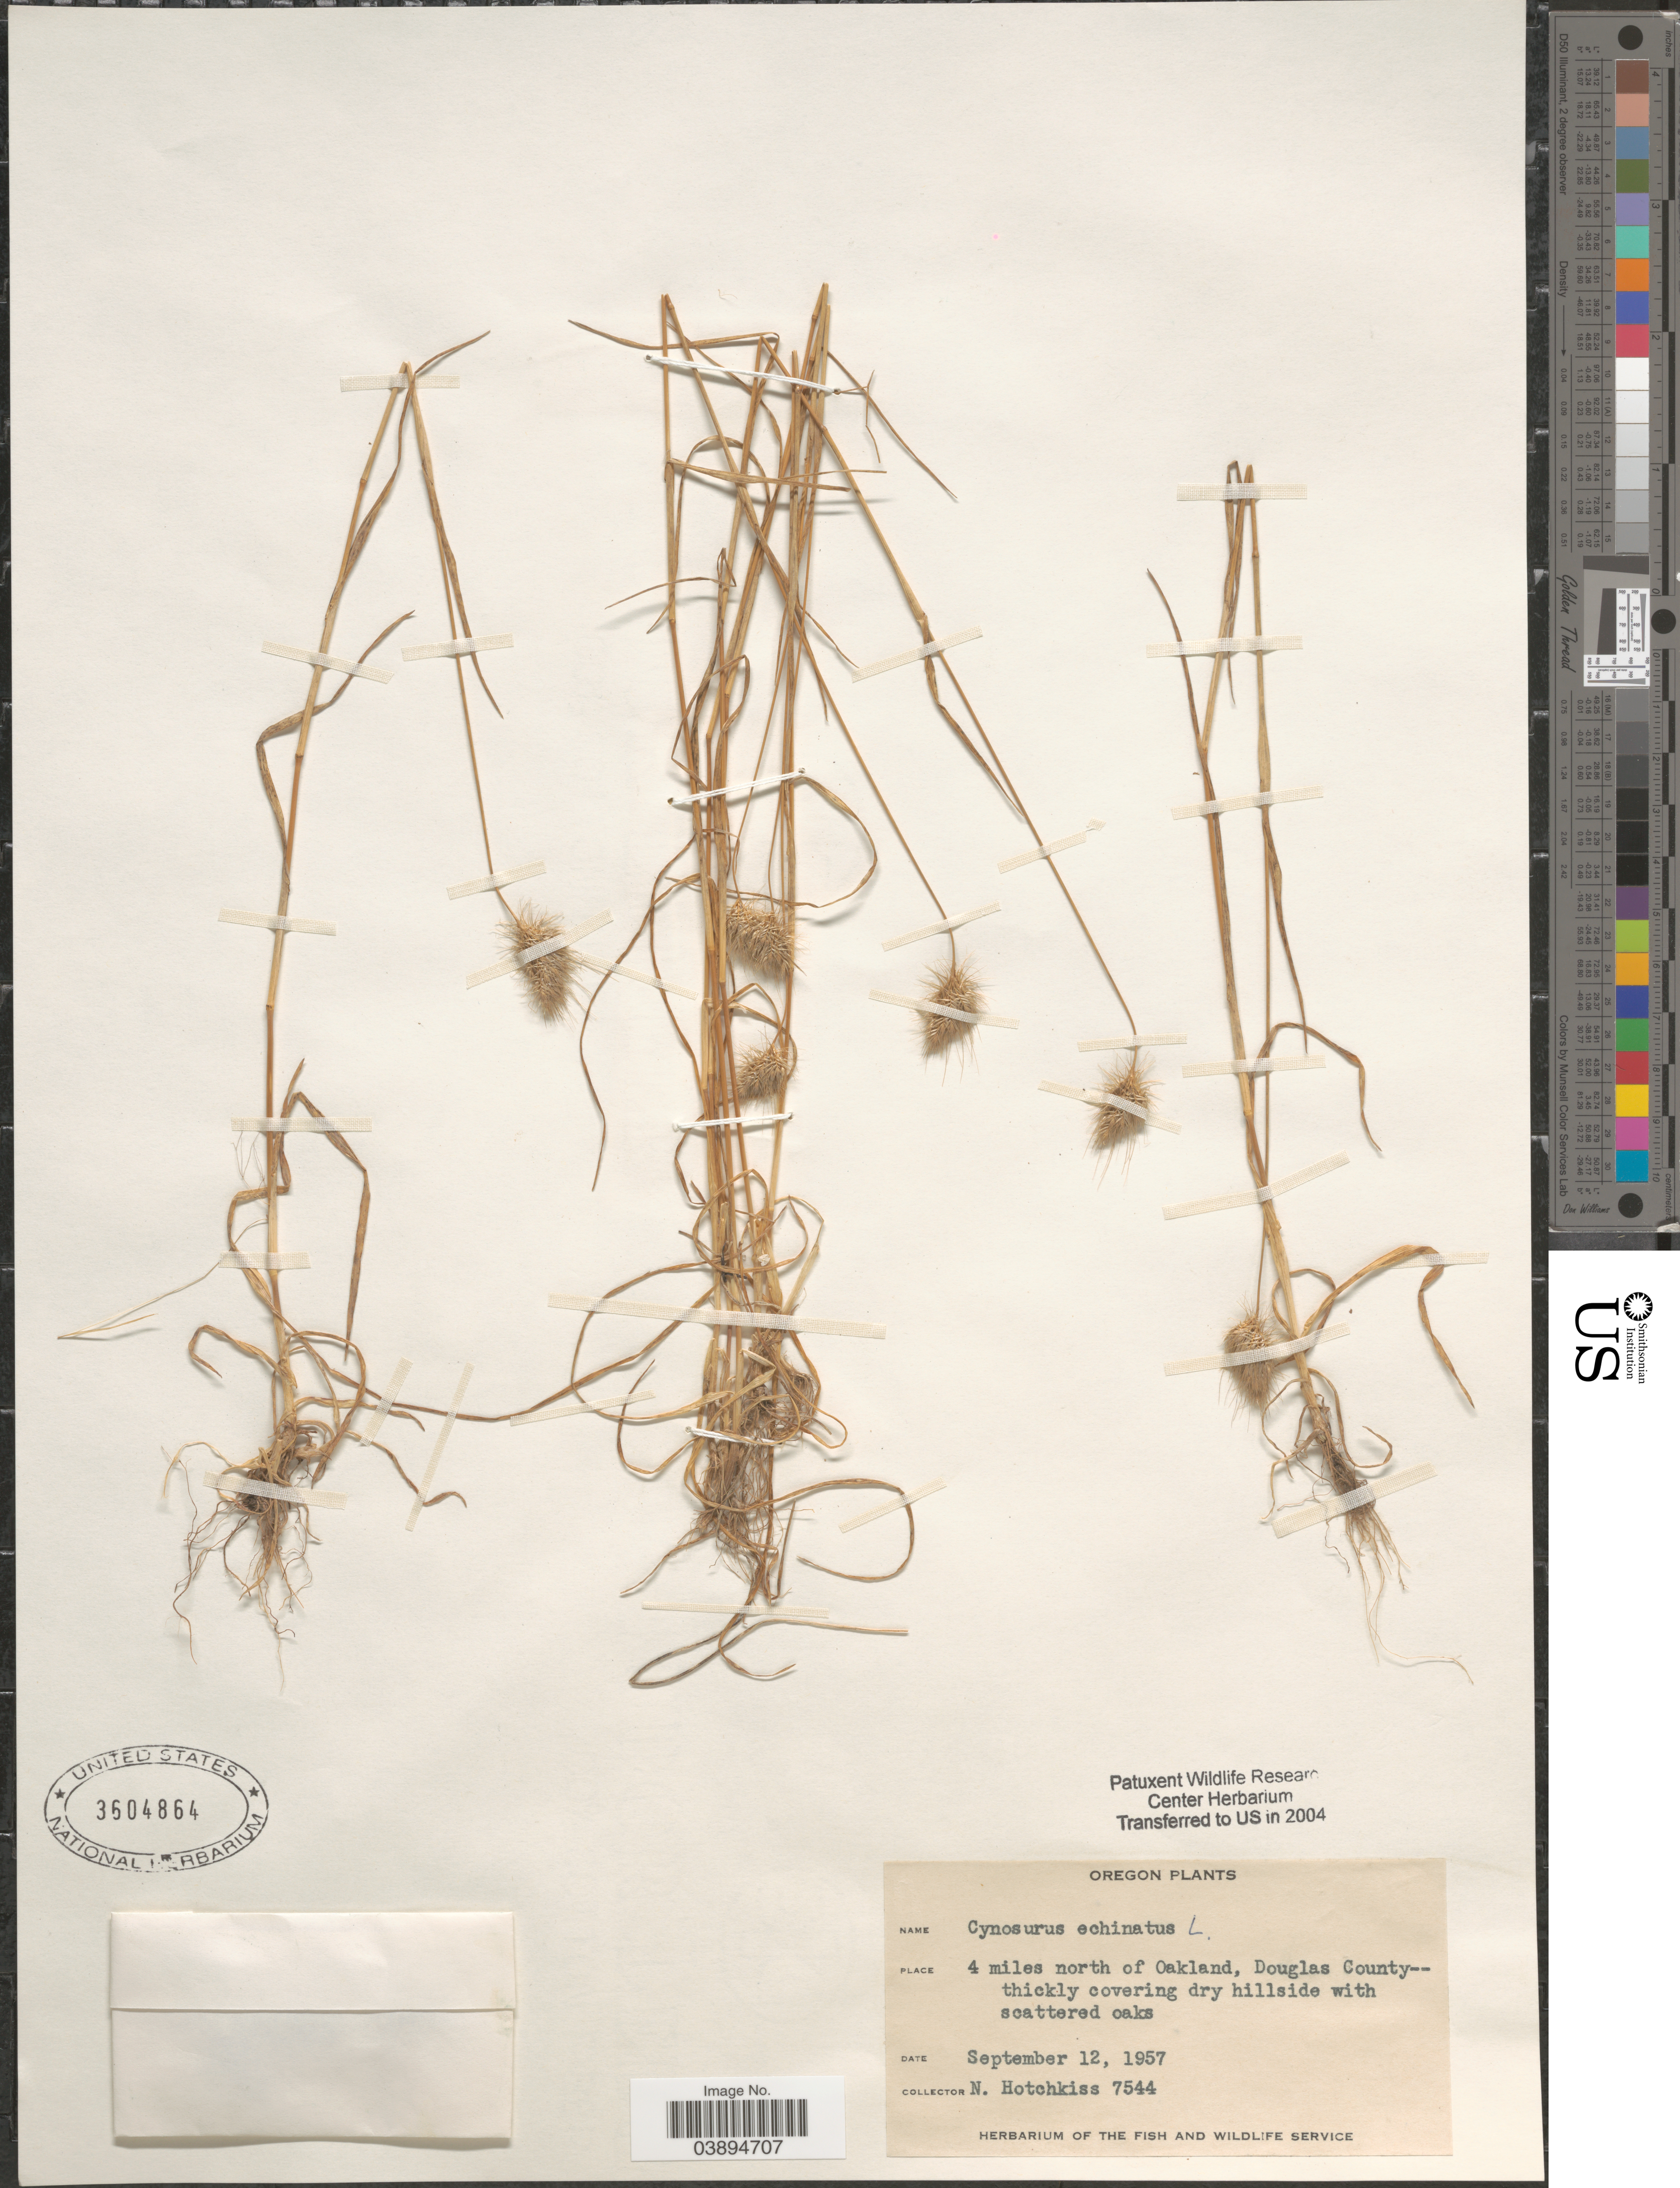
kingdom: Plantae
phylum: Tracheophyta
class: Liliopsida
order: Poales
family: Poaceae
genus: Cynosurus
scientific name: Cynosurus echinatus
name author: L.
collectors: N. Hotchkiss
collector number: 7544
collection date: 1957-09-12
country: United States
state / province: Oregon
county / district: Douglas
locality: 4 miles north of Oakland, Douglas County.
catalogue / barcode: US 3604864